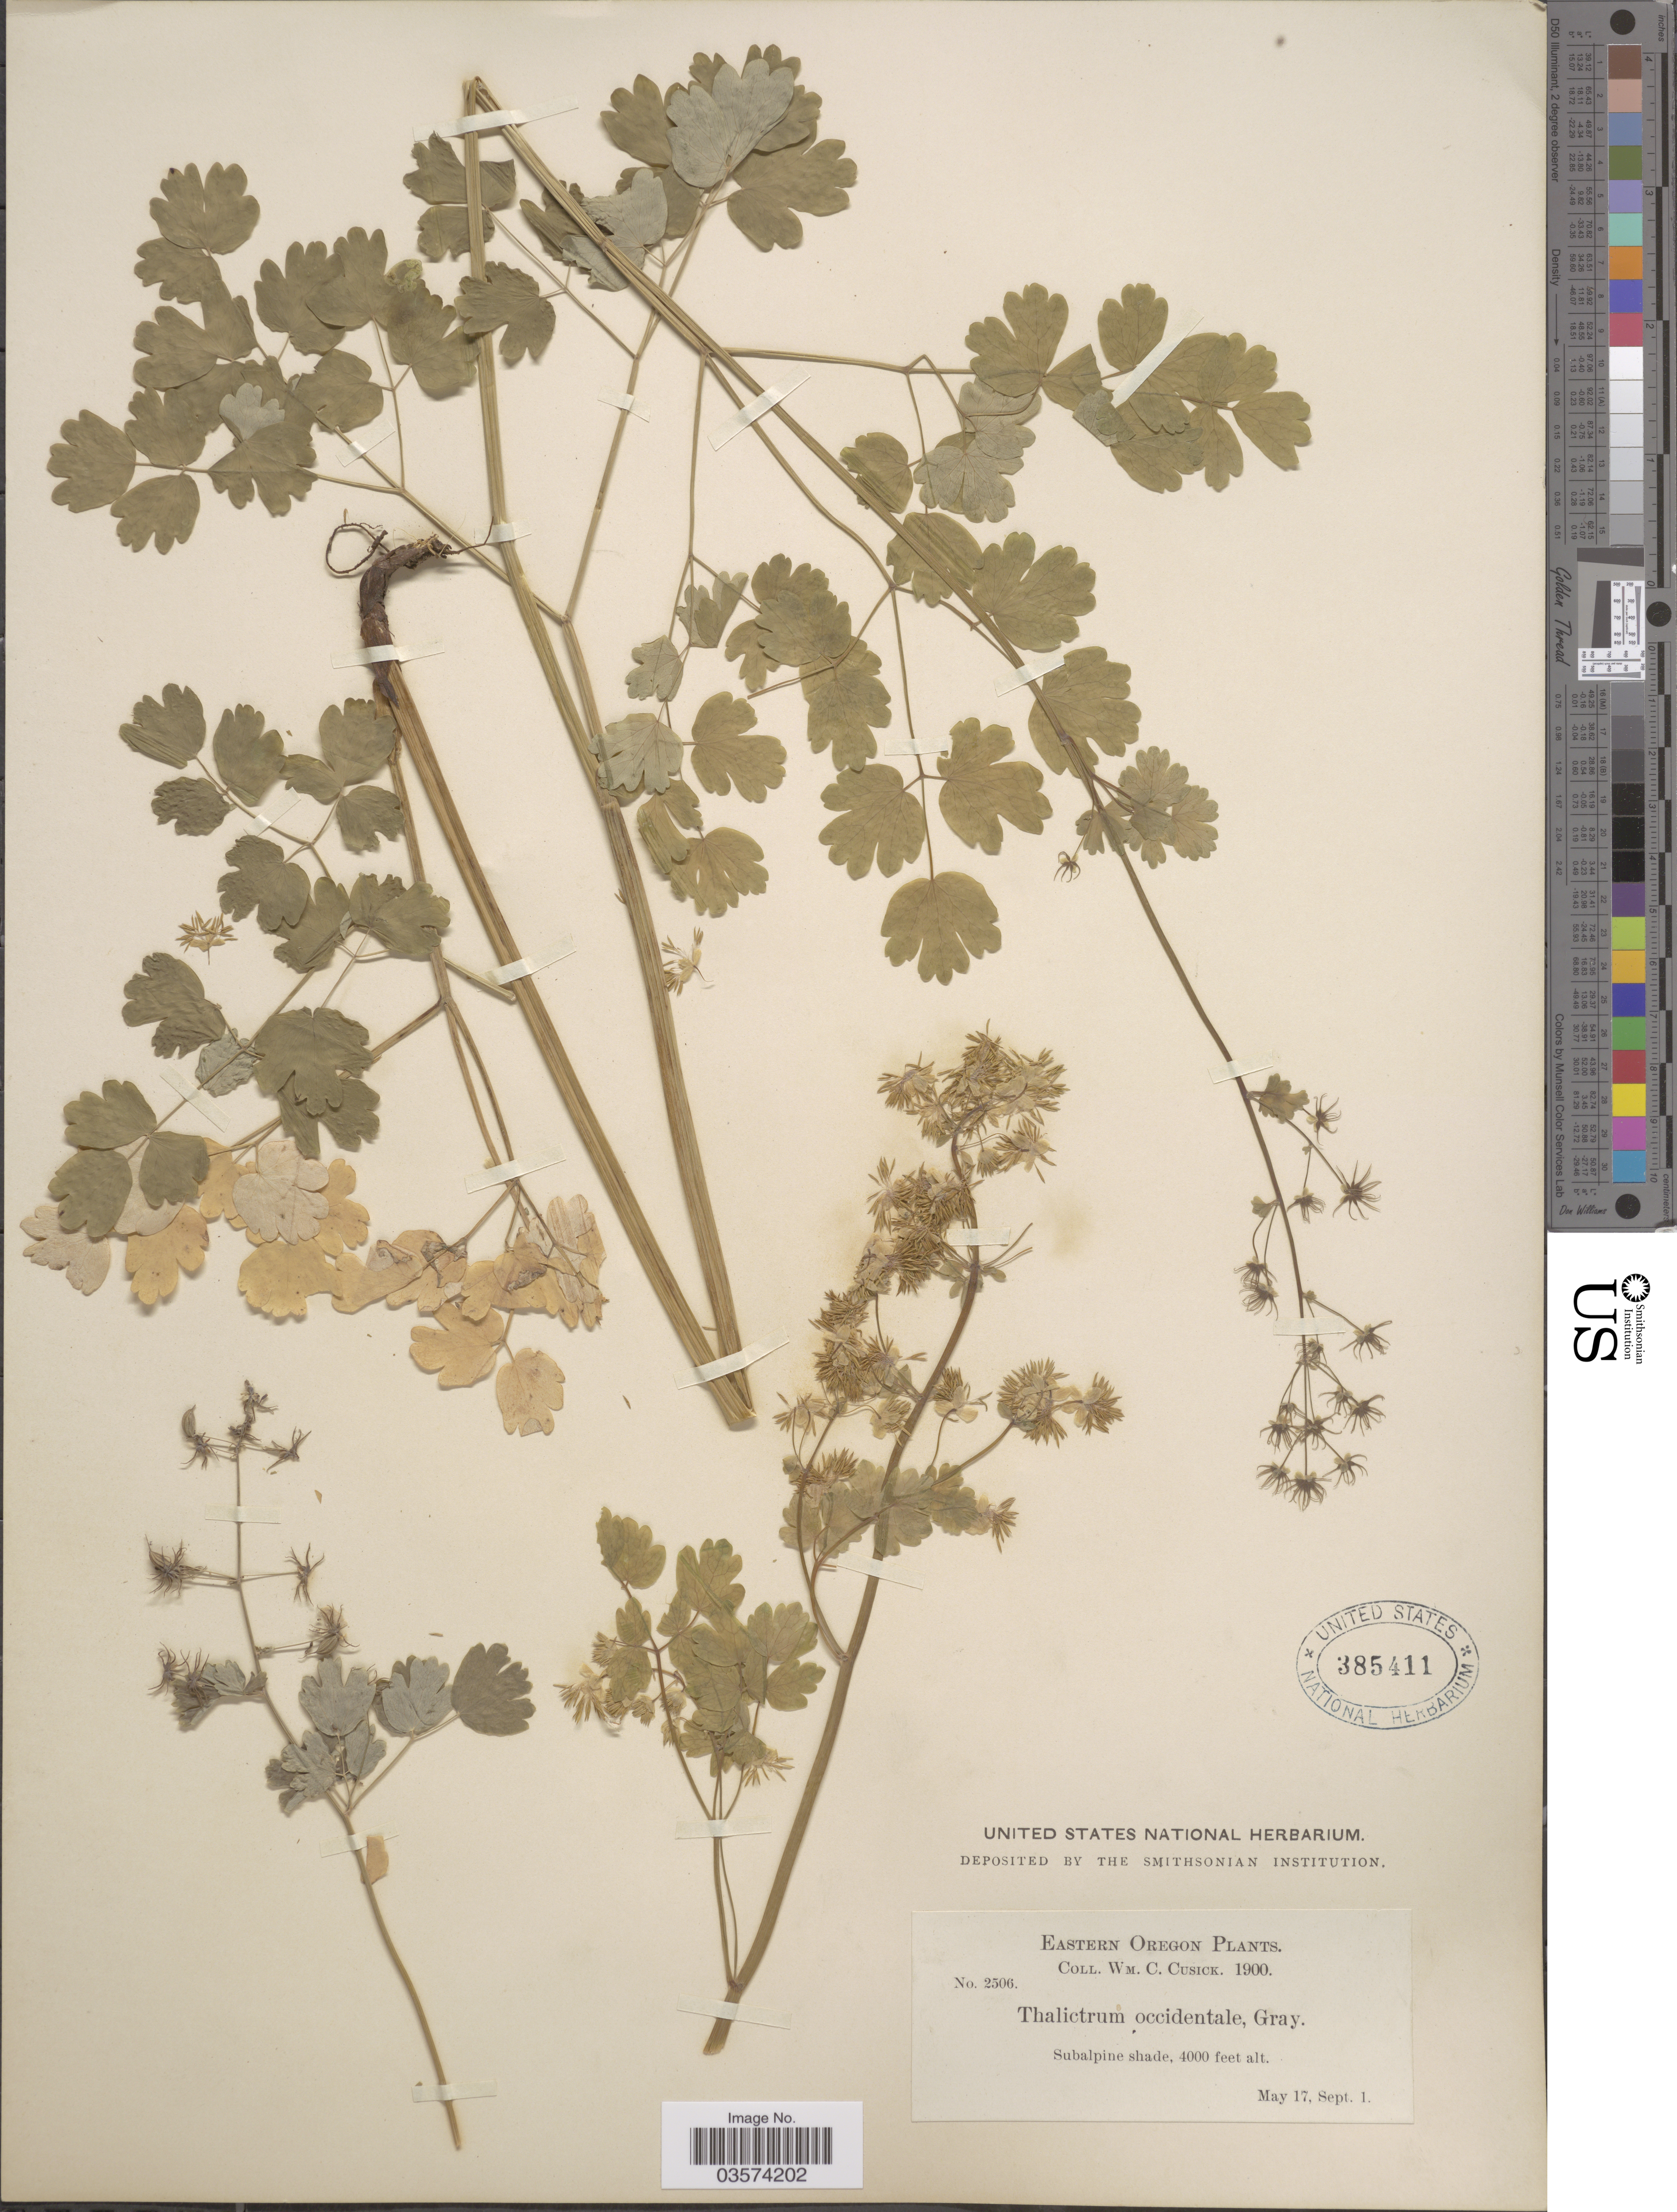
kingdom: Plantae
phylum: Tracheophyta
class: Magnoliopsida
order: Ranunculales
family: Ranunculaceae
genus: Thalictrum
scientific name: Thalictrum occidentale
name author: A. Gray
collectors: W. C. Cusick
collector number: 2506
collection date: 1900-05-17/1900-09-01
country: United States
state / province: Oregon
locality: Eastern Oregon. Subalpine shade.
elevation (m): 1219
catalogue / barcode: US 385411